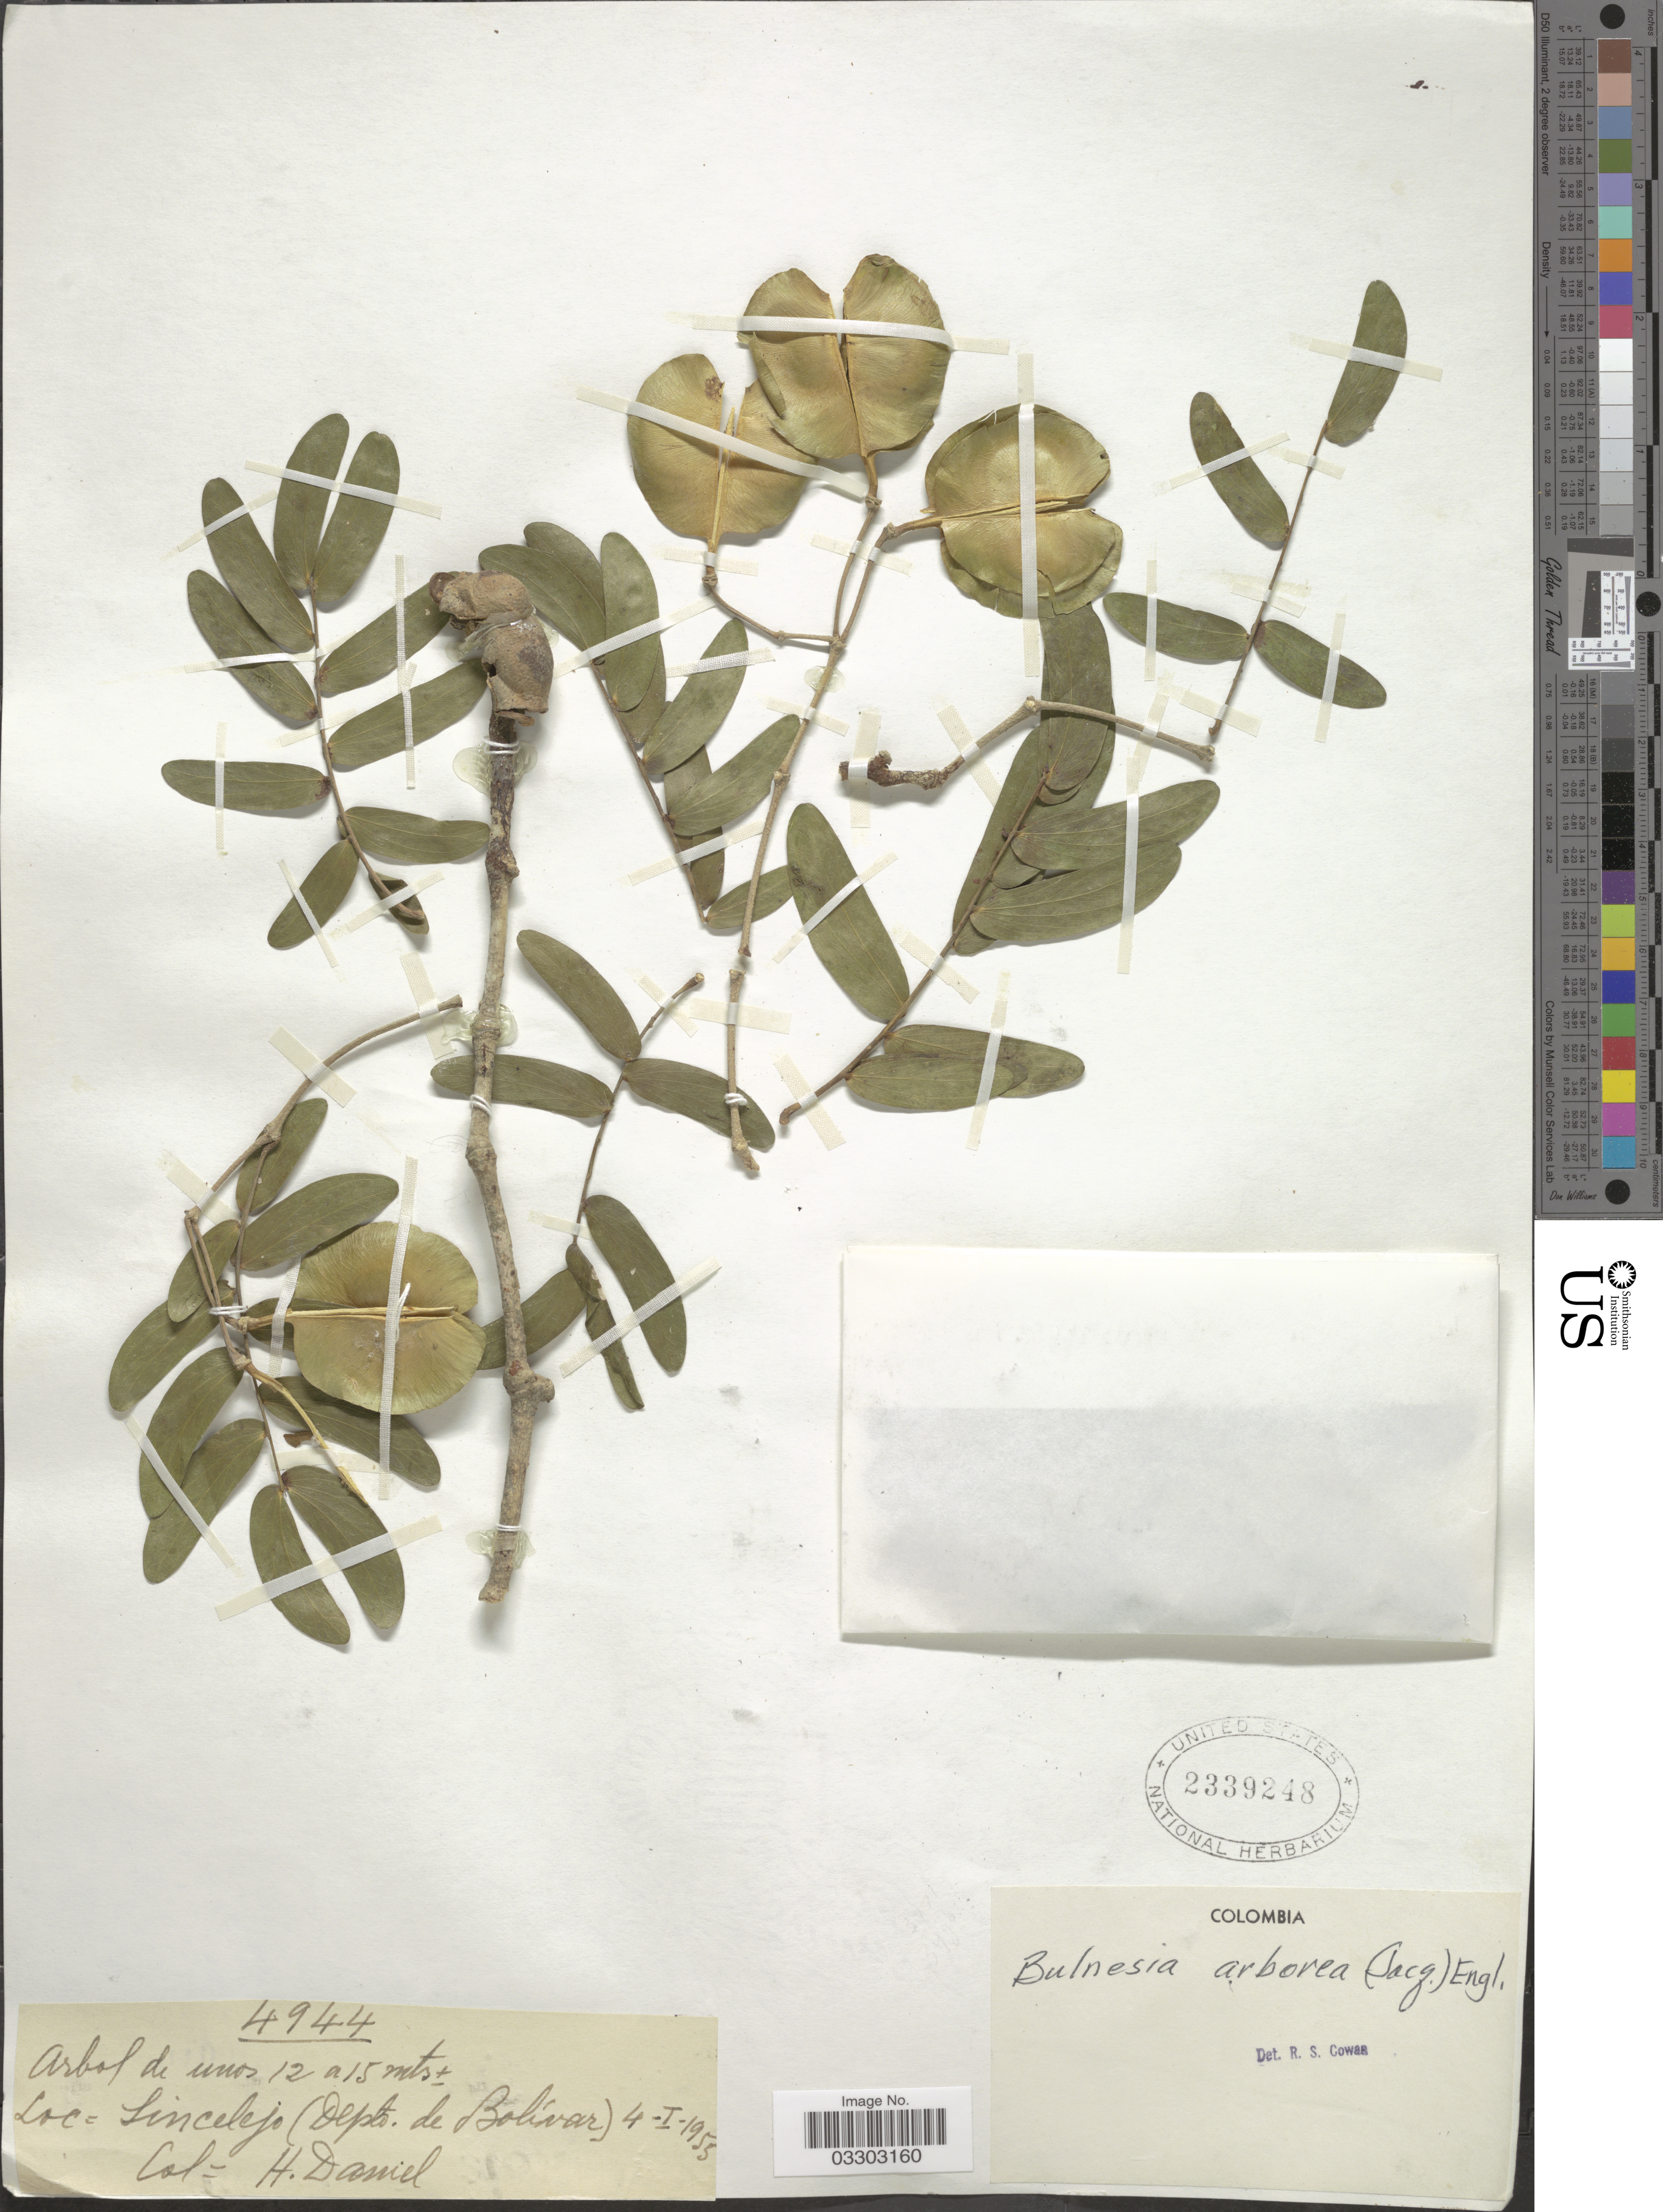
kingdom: Plantae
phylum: Tracheophyta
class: Magnoliopsida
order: Zygophyllales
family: Zygophyllaceae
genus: Gonopterodendron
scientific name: Gonopterodendron arboreum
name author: (Jacq.) Godoy-Bürki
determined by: U.S. National Herbarium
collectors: H. Daniel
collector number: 4944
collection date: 1955-01-04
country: Colombia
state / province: Bolívar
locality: Sincelejo (Depto. de Bolívar).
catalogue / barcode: US 2339248